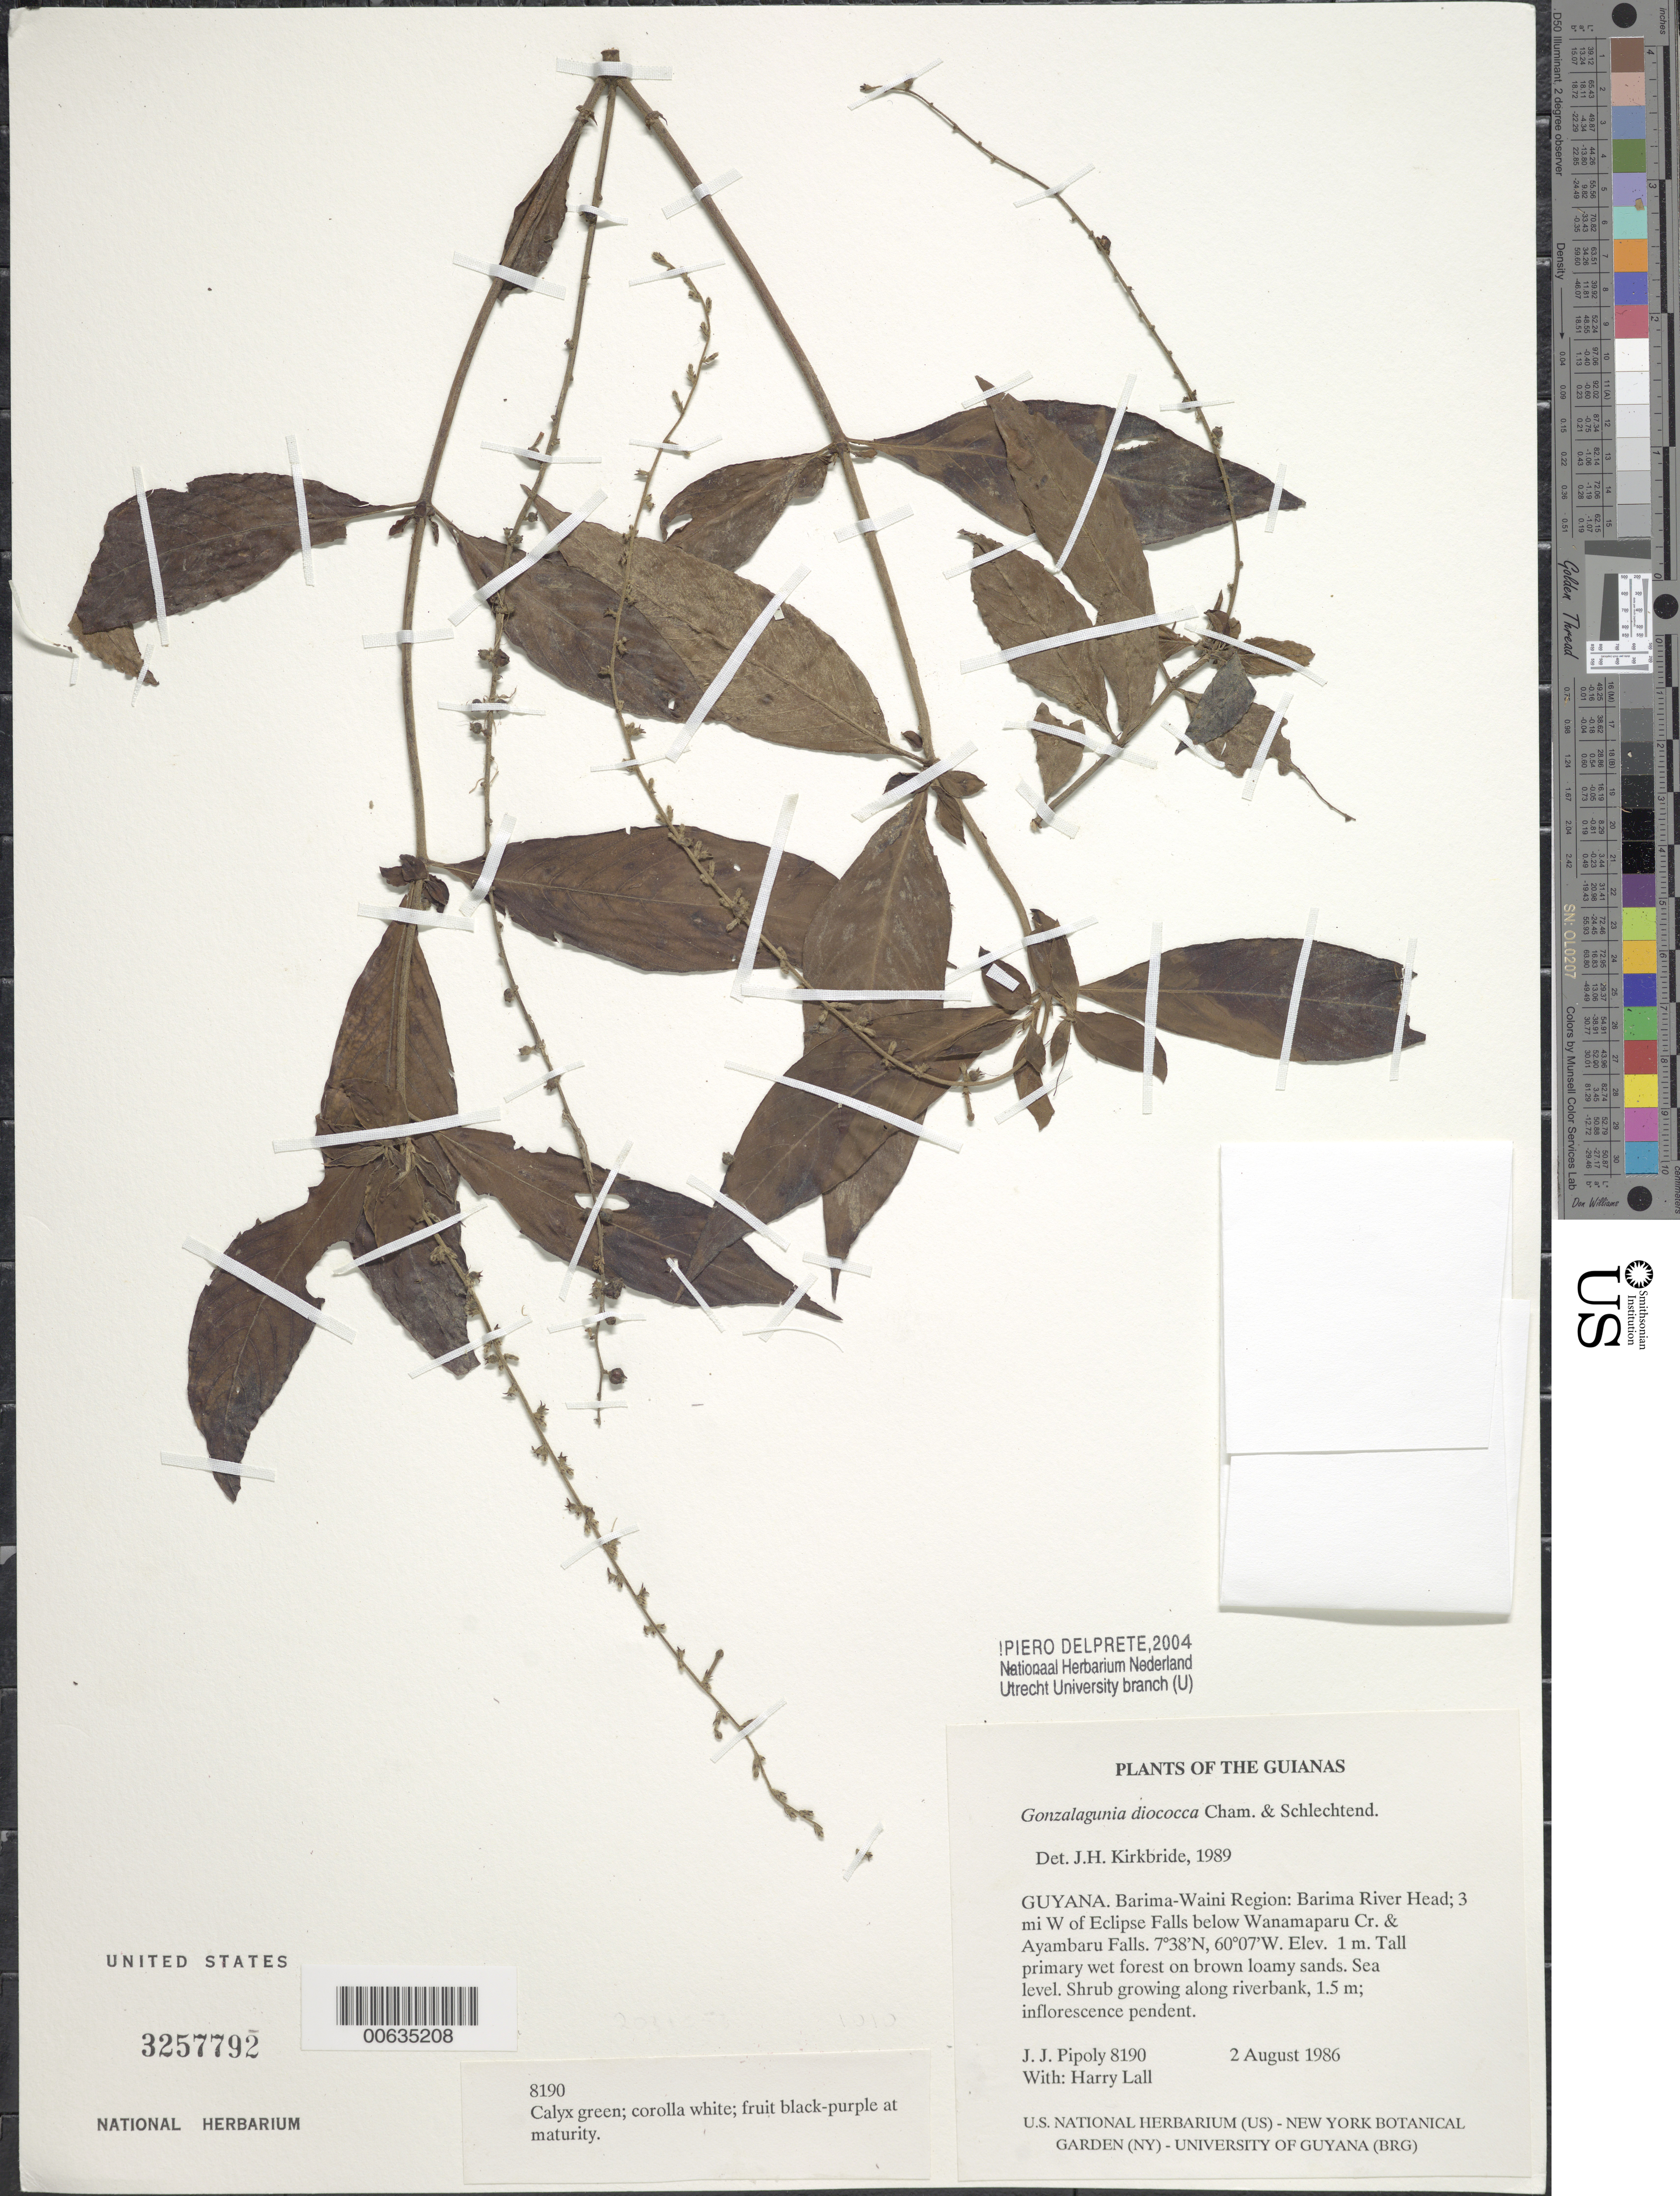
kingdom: Plantae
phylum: Tracheophyta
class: Magnoliopsida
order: Gentianales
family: Rubiaceae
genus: Gonzalagunia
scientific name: Gonzalagunia dicocca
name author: Cham. & Schltdl.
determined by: Kirkbride, J. H.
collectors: J. J. Pipoly & H. Lall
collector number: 8190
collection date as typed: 2 August 1986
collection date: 1986-08-02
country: Guyana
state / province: Barima-Waini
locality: Barima River head; 3 mi W of Eclipse Falls below Wanamaparu Cr. & Ayambaru Falls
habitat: Tall primary wet forest on brown loamy sands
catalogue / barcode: US 3257792